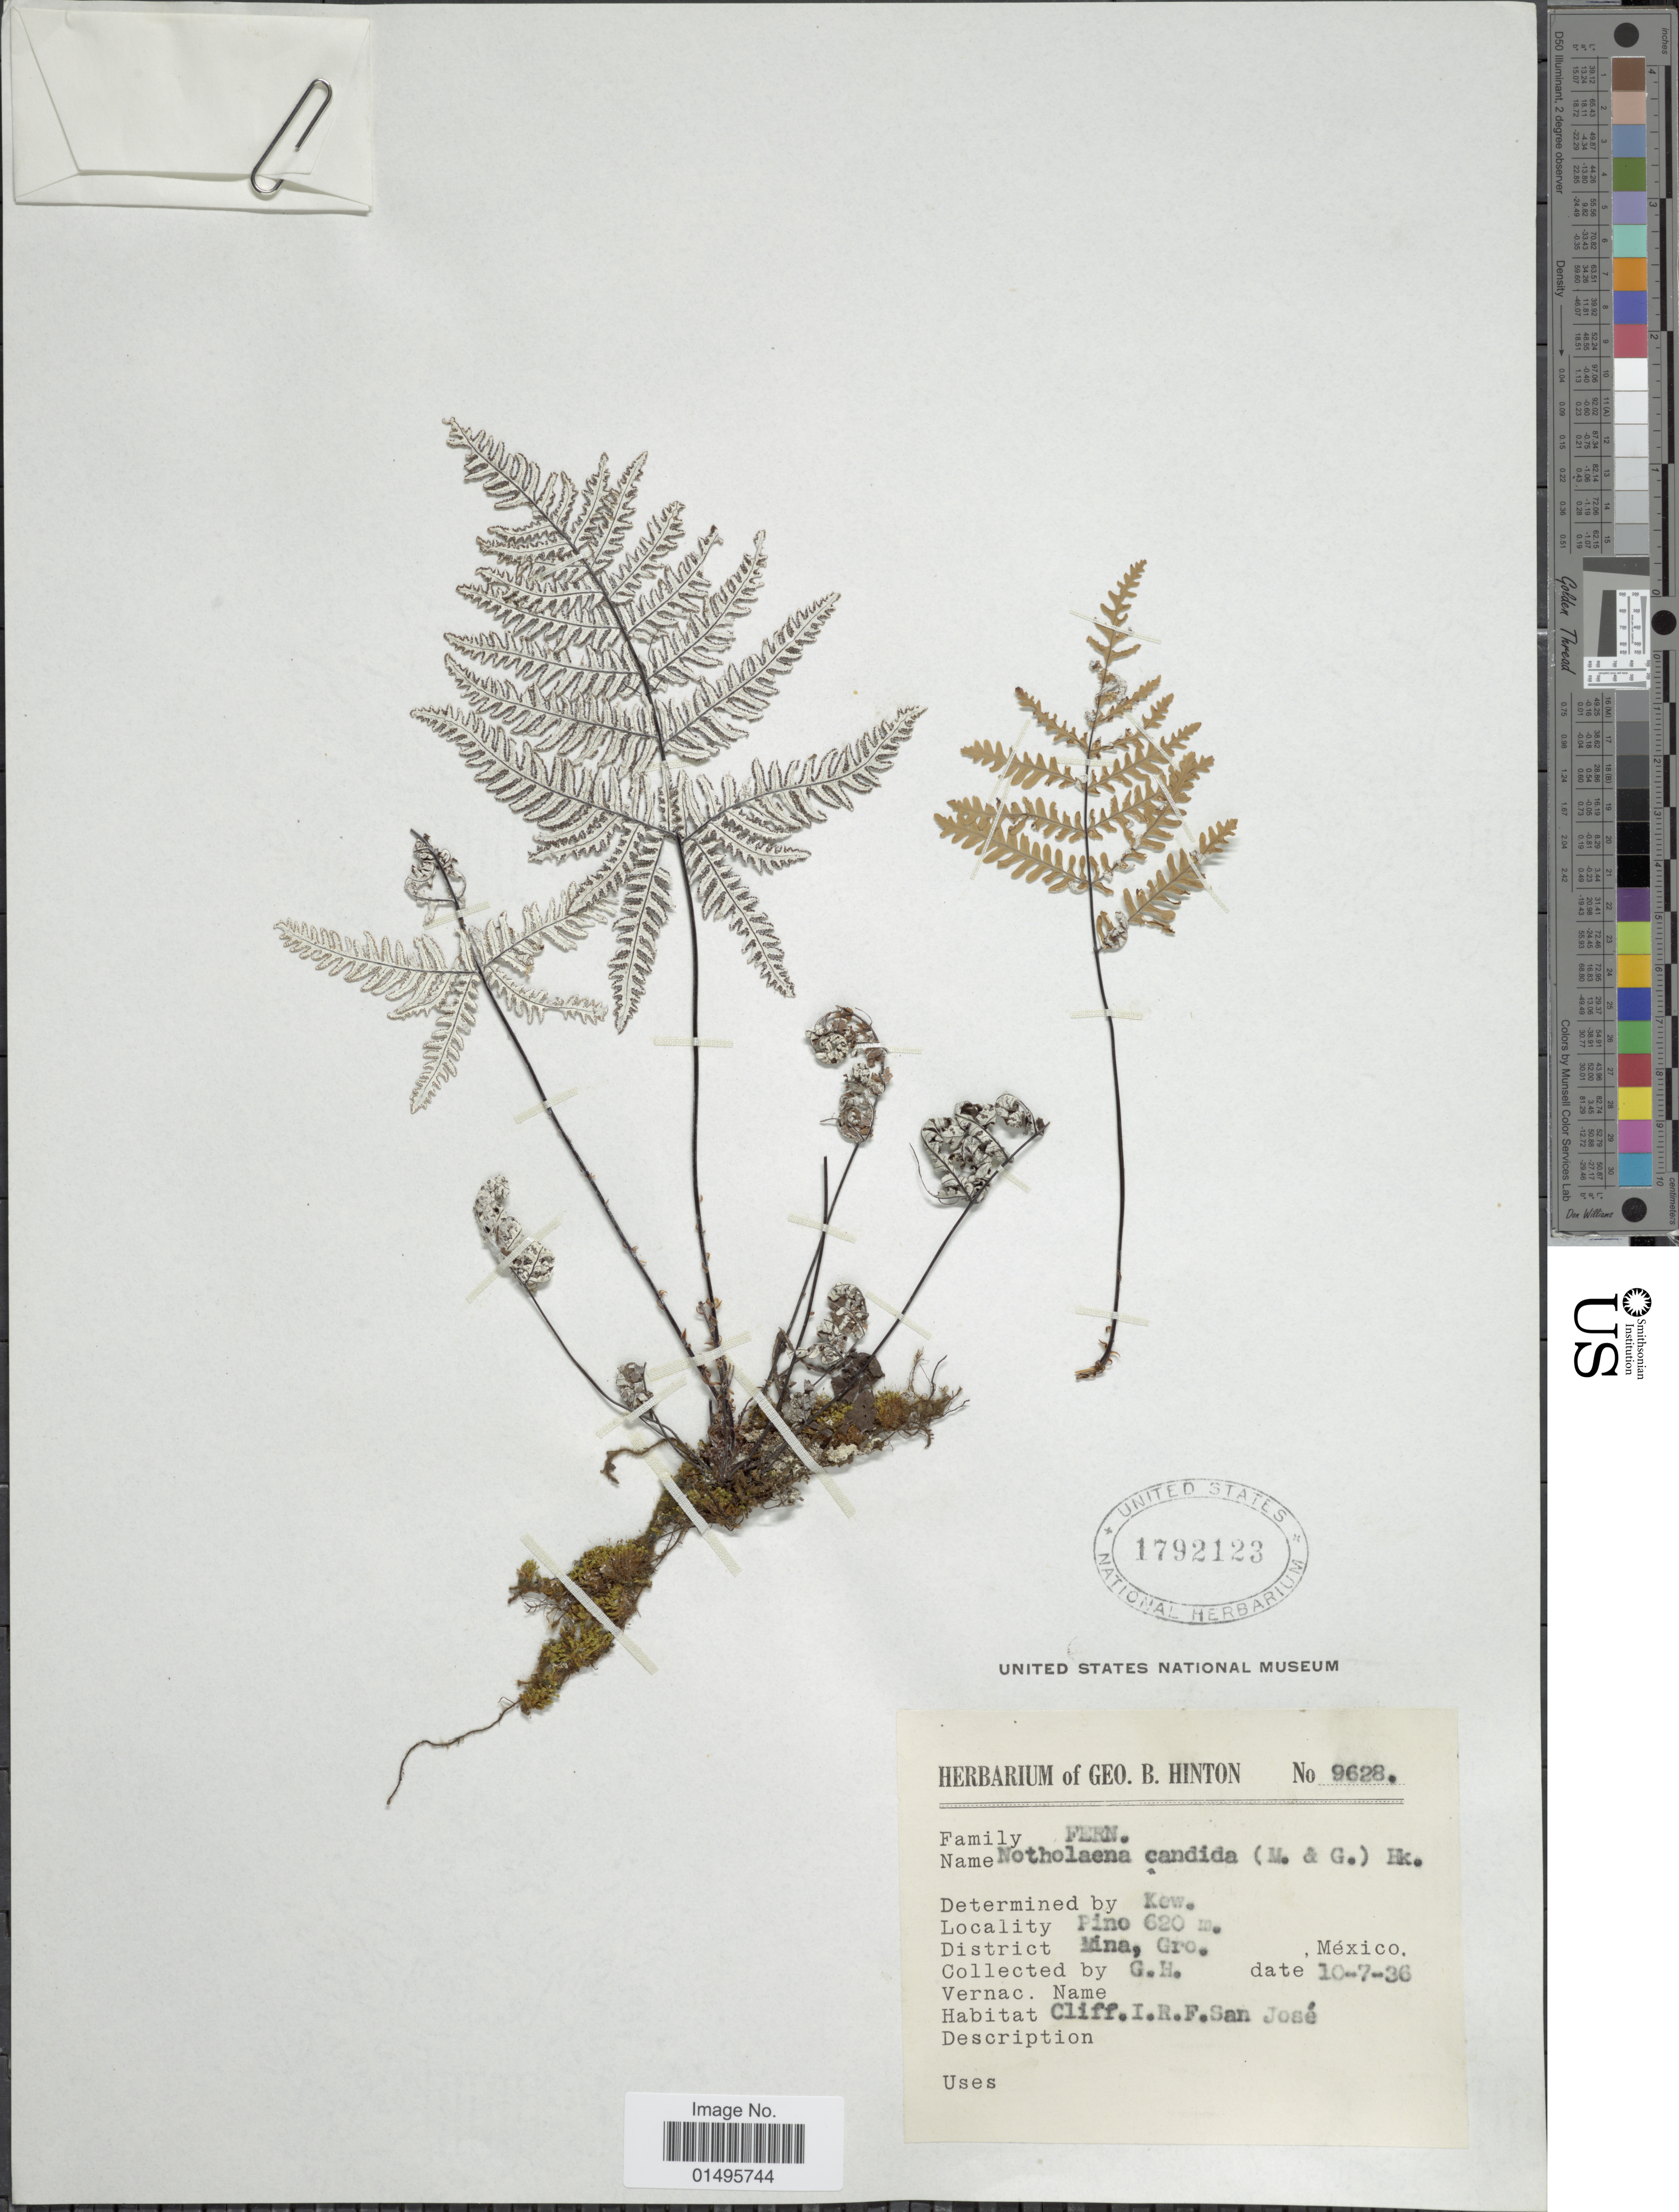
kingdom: Plantae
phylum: Tracheophyta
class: Polypodiopsida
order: Polypodiales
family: Pteridaceae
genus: Notholaena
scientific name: Notholaena candida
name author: (M. Martens) Hook.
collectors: G. B. Hinton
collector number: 9628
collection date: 1936-07-10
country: Mexico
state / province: Guerrero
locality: Pino 620 mi., Cliff. I.R.f. San Jose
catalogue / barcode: US 1792123